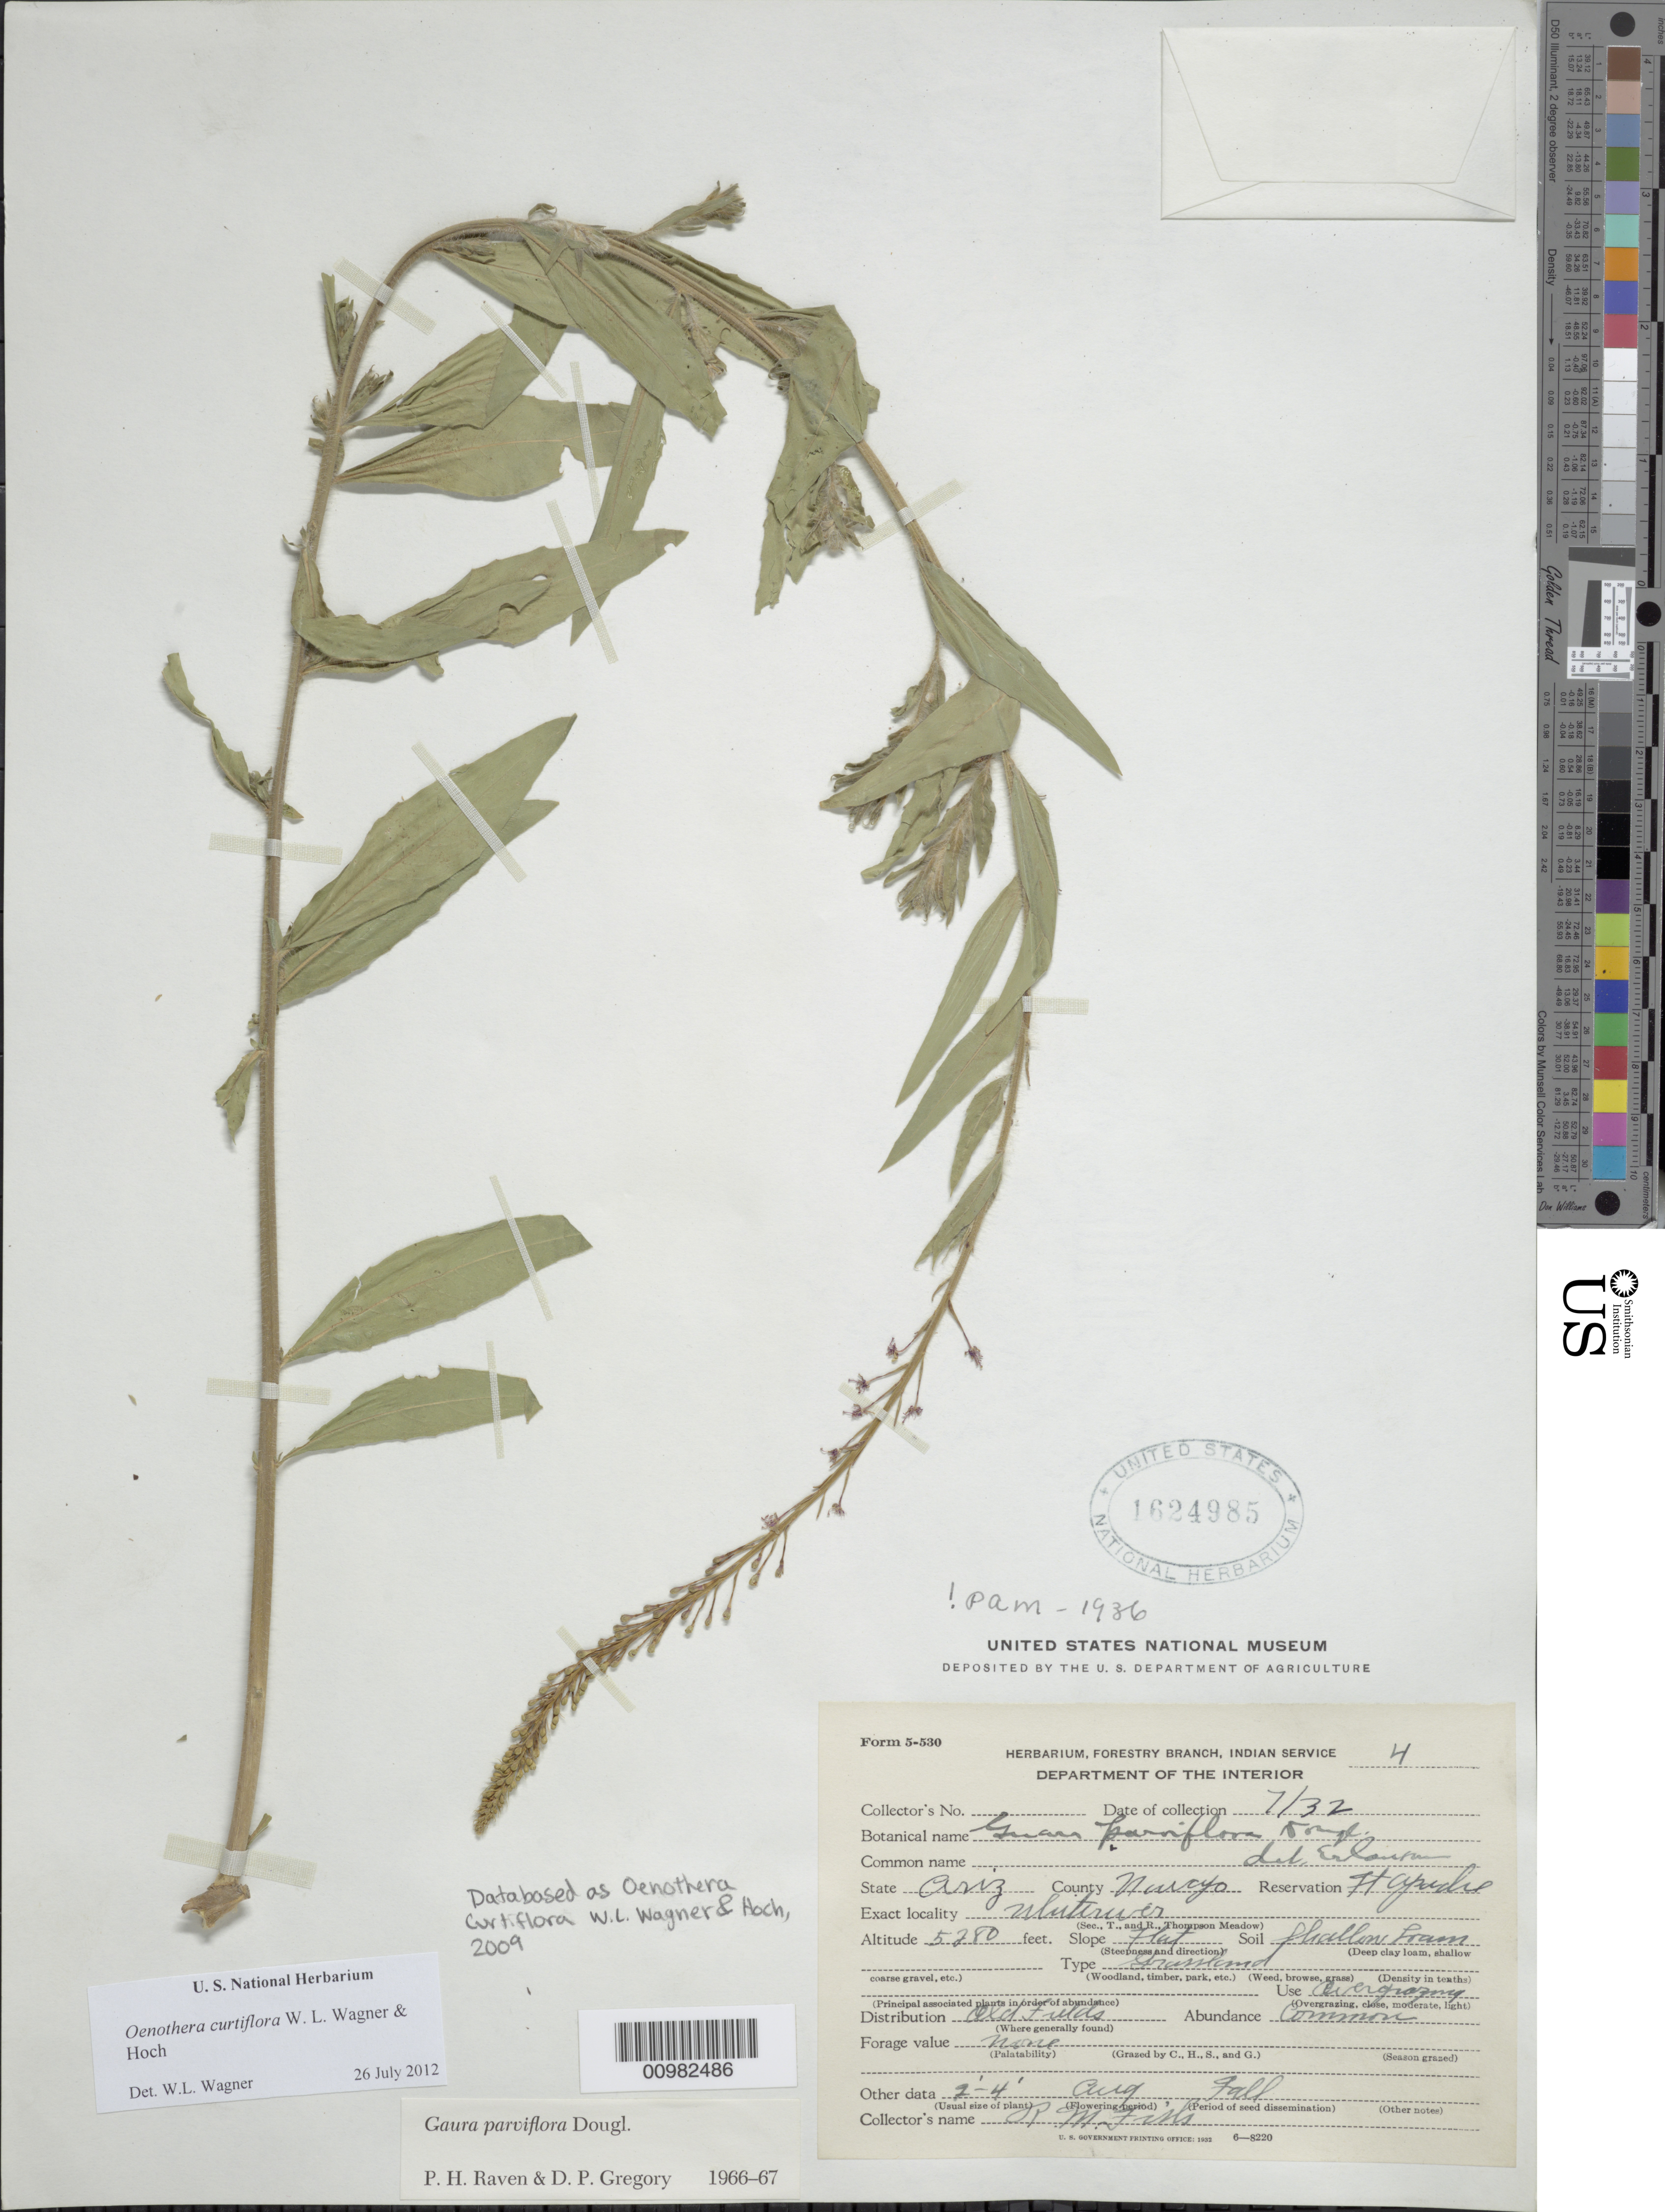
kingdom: Plantae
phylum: Tracheophyta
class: Magnoliopsida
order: Myrtales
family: Onagraceae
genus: Oenothera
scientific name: Oenothera curtiflora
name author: W.L. Wagner & Hoch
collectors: R. Fisk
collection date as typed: Jul 1932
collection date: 1932-07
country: United States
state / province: Arizona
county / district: Navajo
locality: White River(?); Fort Apache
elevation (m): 1609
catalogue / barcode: US 1624985